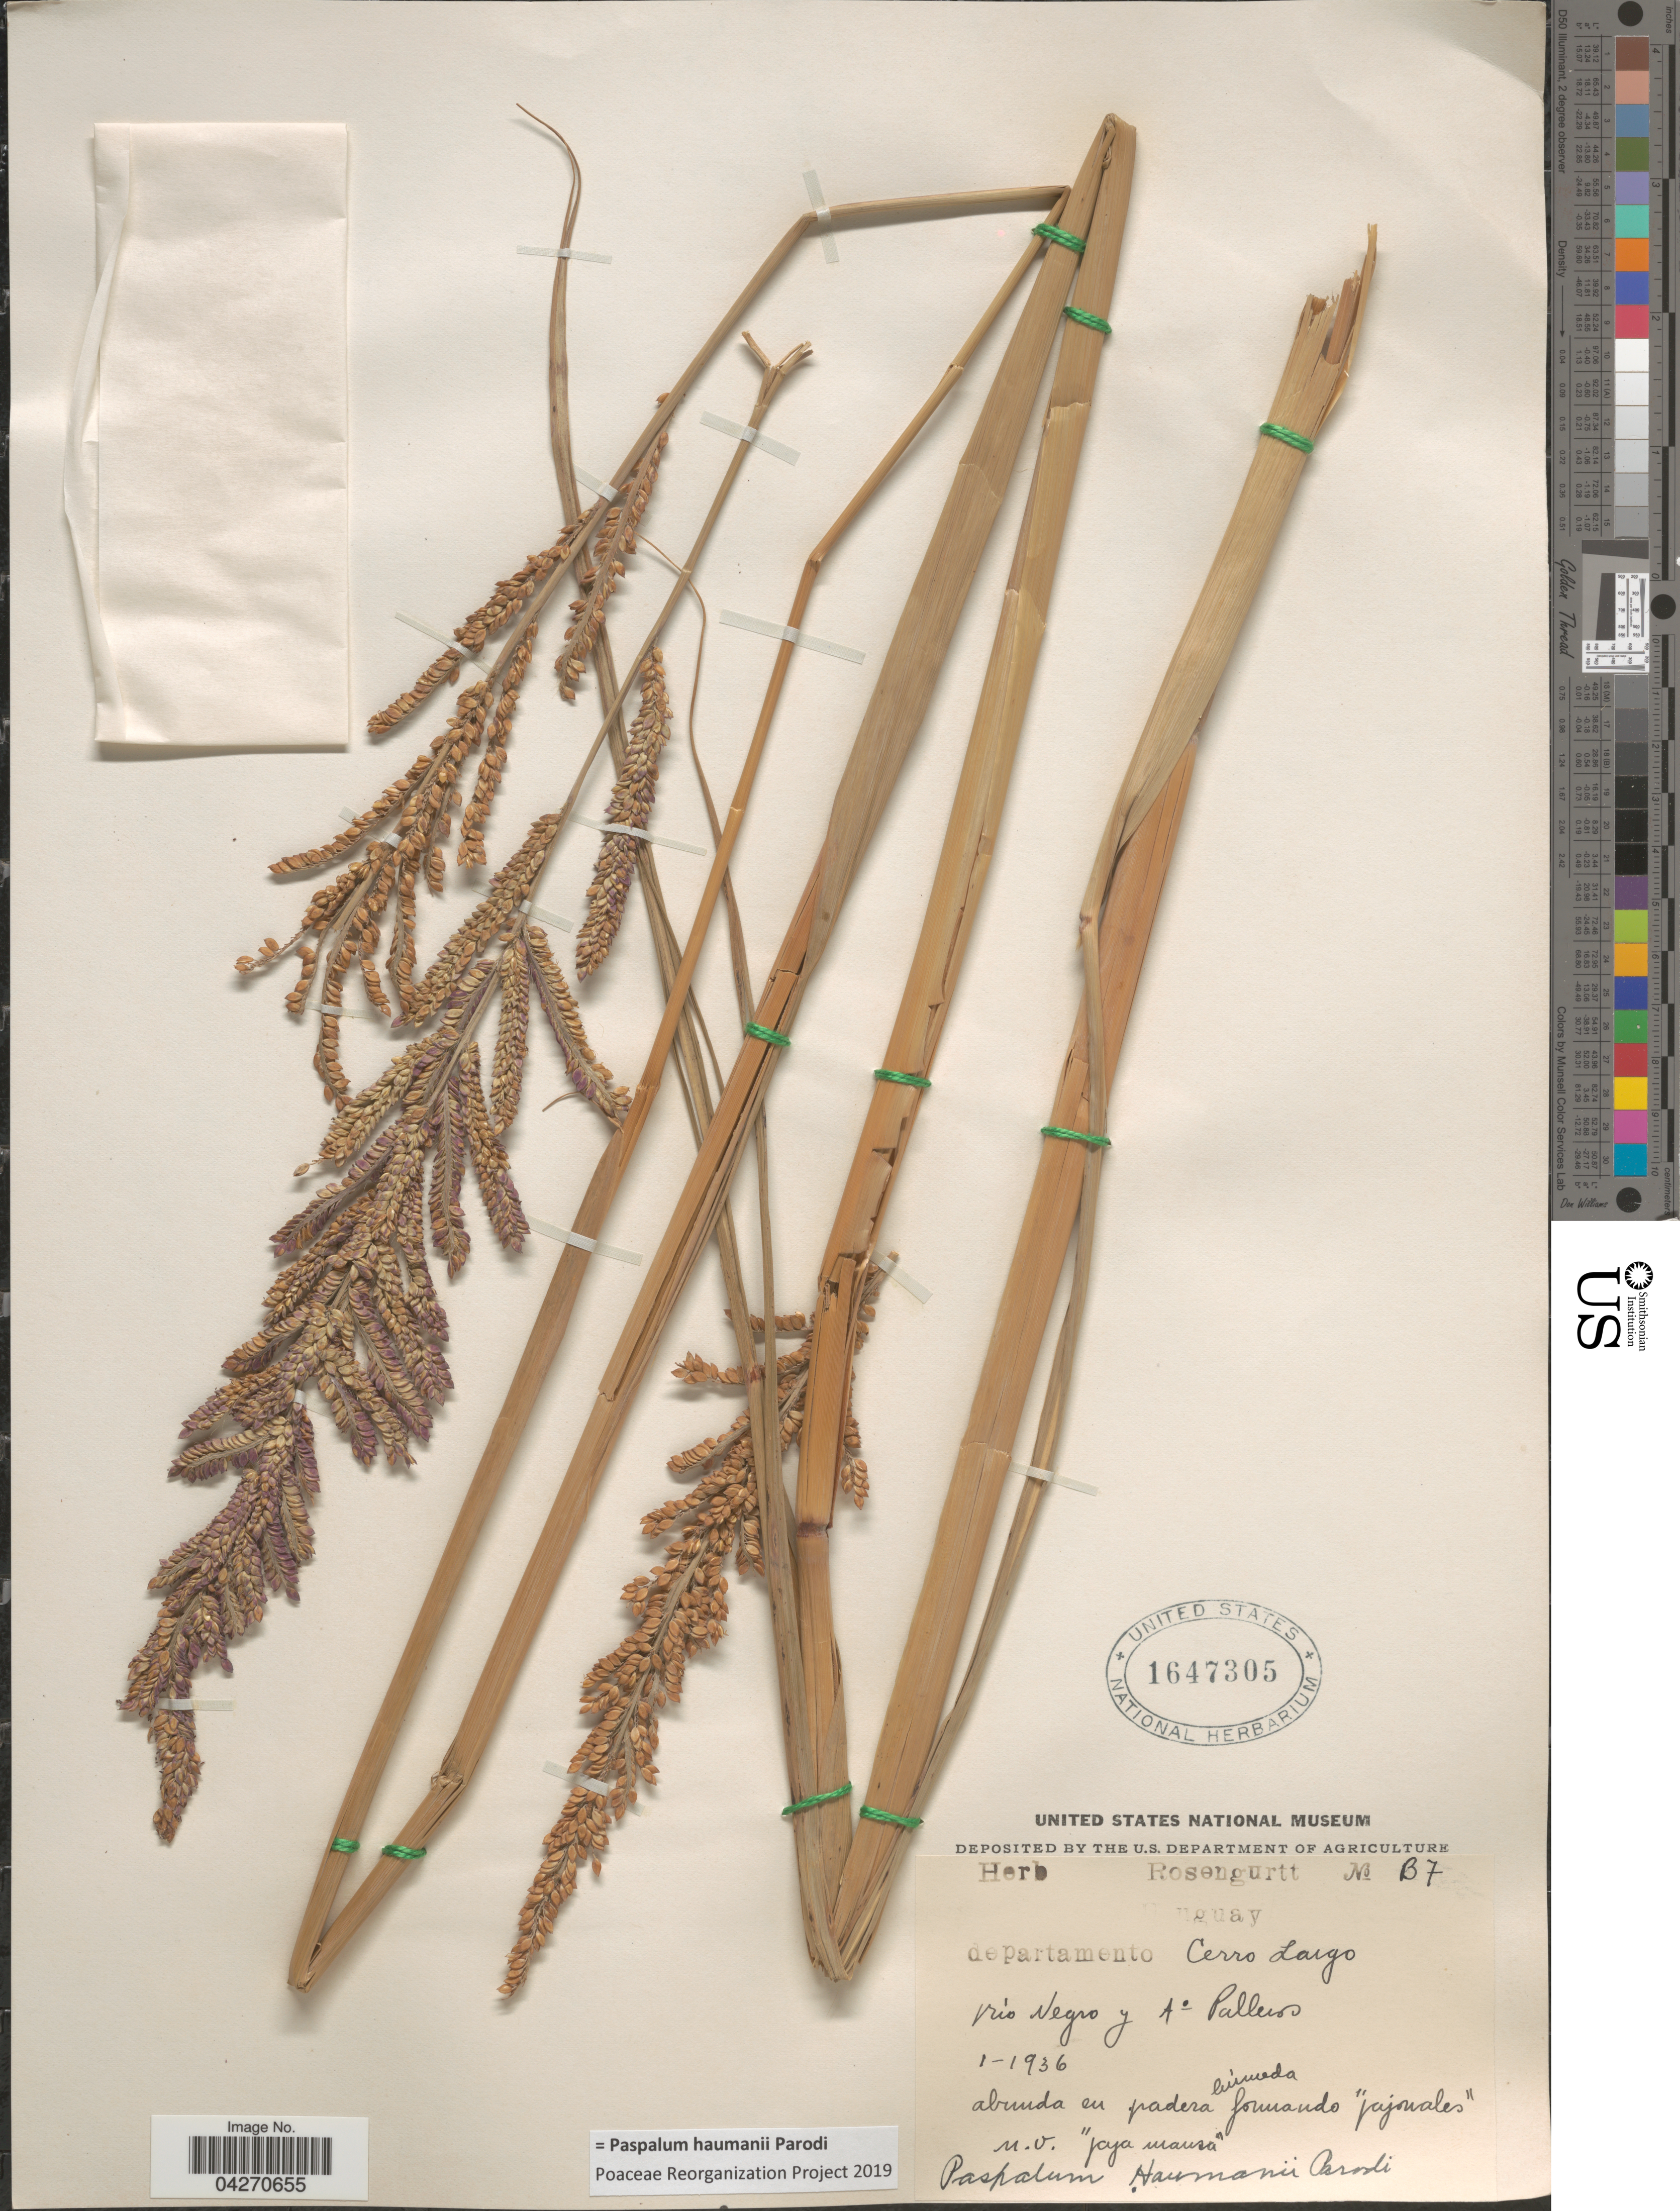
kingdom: Plantae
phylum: Tracheophyta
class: Liliopsida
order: Poales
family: Poaceae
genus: Paspalum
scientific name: Paspalum haumanii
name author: Parodi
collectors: ex herb. Rosengurtt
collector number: B7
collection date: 1936-01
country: Uruguay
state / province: Cerro Largo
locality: Departamento Cerro Largo. Rio Negro y Ao Palleros.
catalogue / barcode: US 1647305